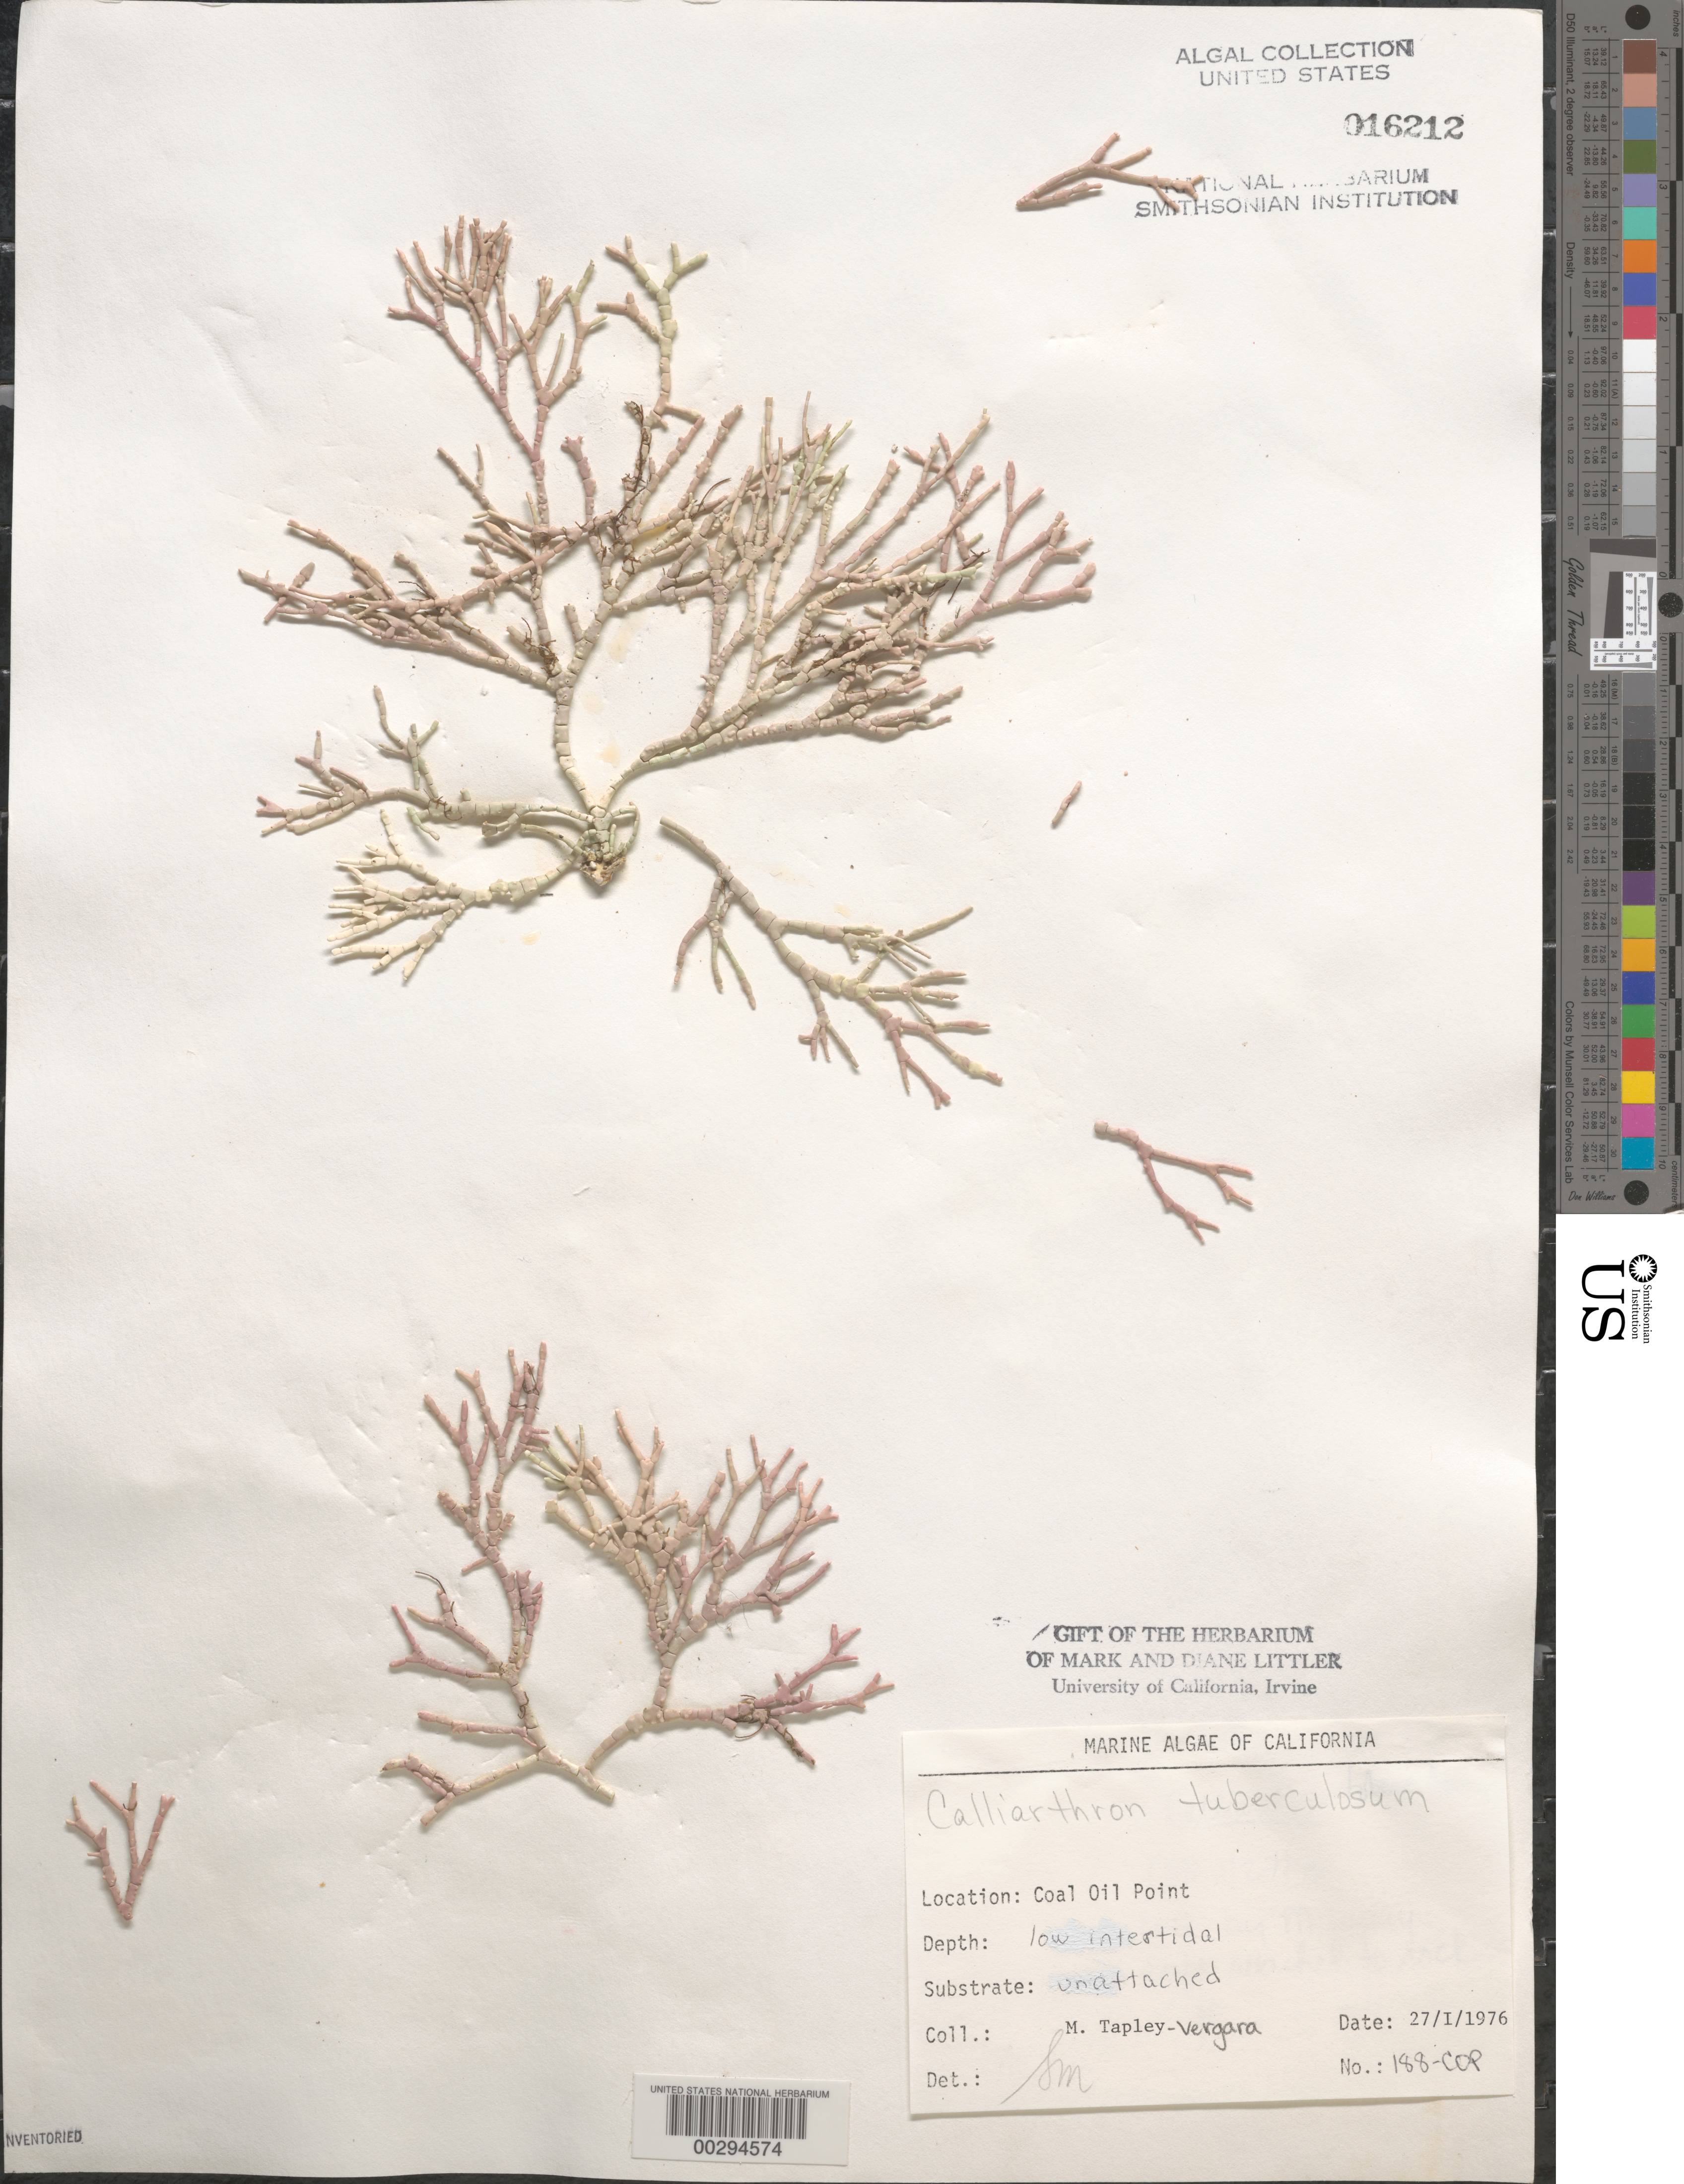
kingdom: Plantae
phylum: Rhodophyta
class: Florideophyceae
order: Corallinales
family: Corallinaceae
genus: Calliarthron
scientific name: Calliarthron tuberculosum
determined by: Murray, S. N.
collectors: M. Tapley-Vergara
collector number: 188-COP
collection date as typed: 27 Jan 1976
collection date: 1976-01-27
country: United States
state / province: California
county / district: Santa Barbara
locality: Coal Oil Point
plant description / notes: BLM-SOCALBIGHT Rocky Intertidal Survey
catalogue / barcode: US 16212